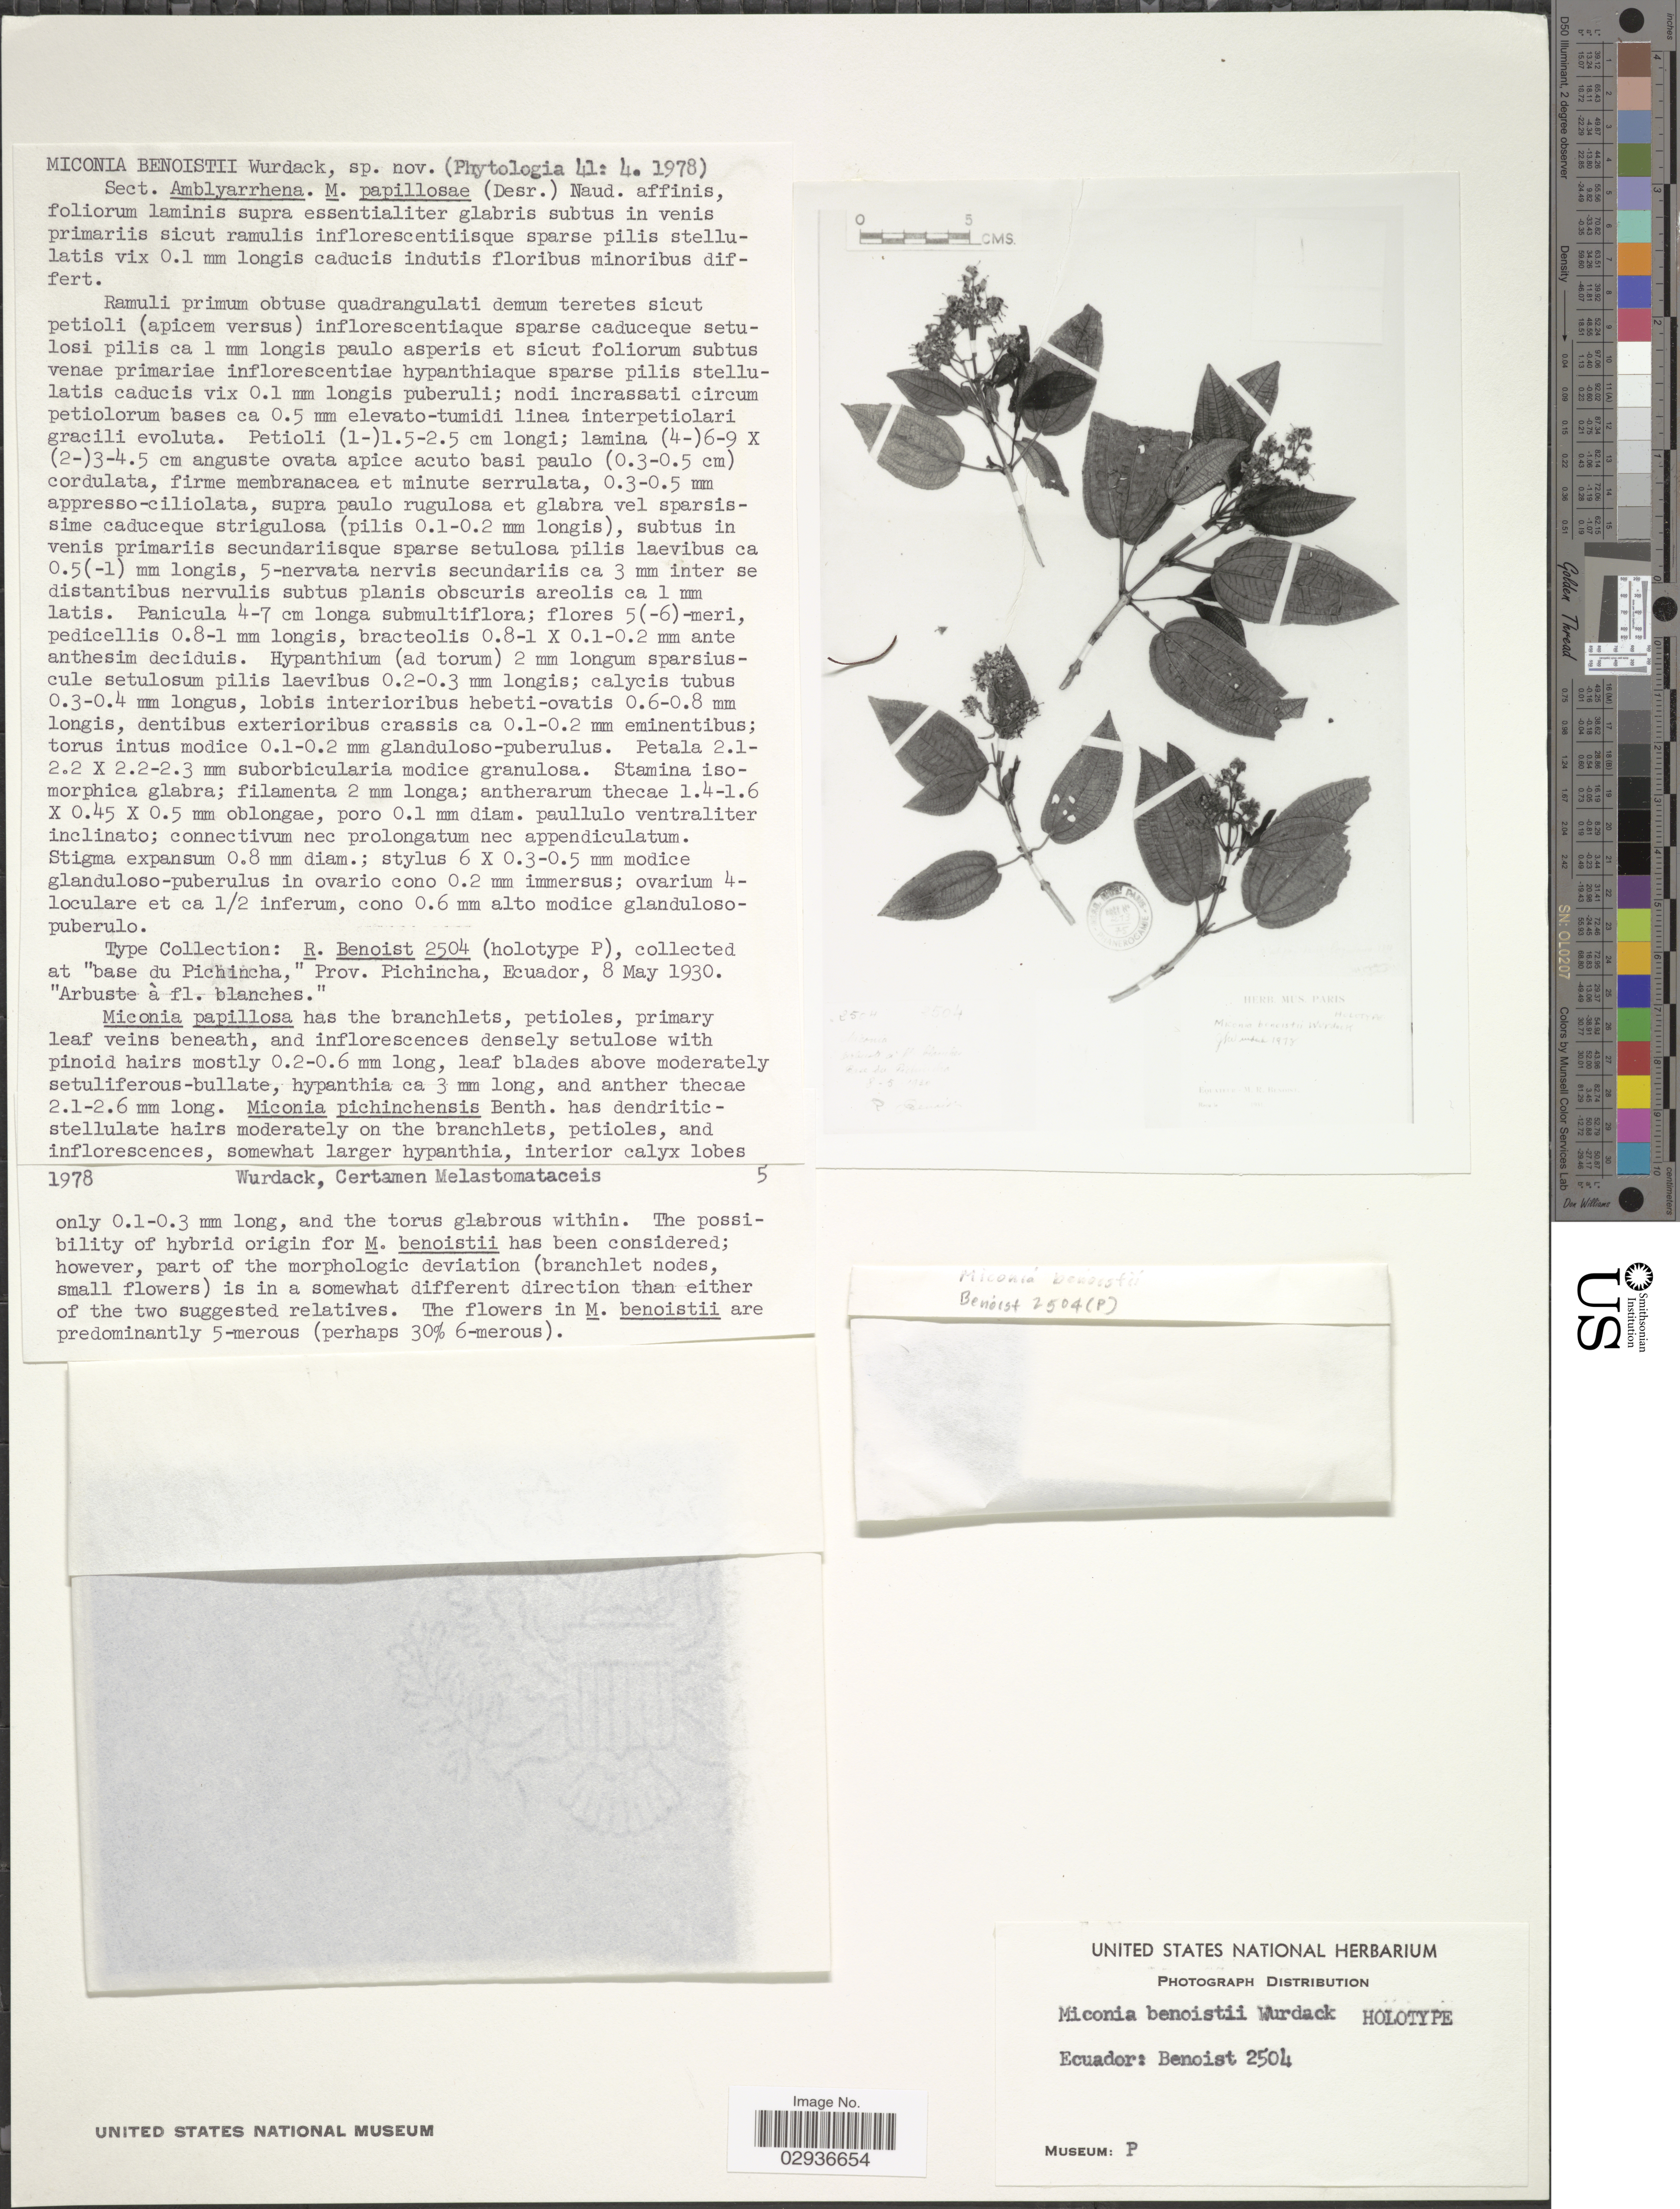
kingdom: Plantae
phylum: Tracheophyta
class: Magnoliopsida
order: Myrtales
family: Melastomataceae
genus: Miconia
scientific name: Miconia benoistii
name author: Wurdack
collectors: -- Benoist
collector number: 2504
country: Ecuador